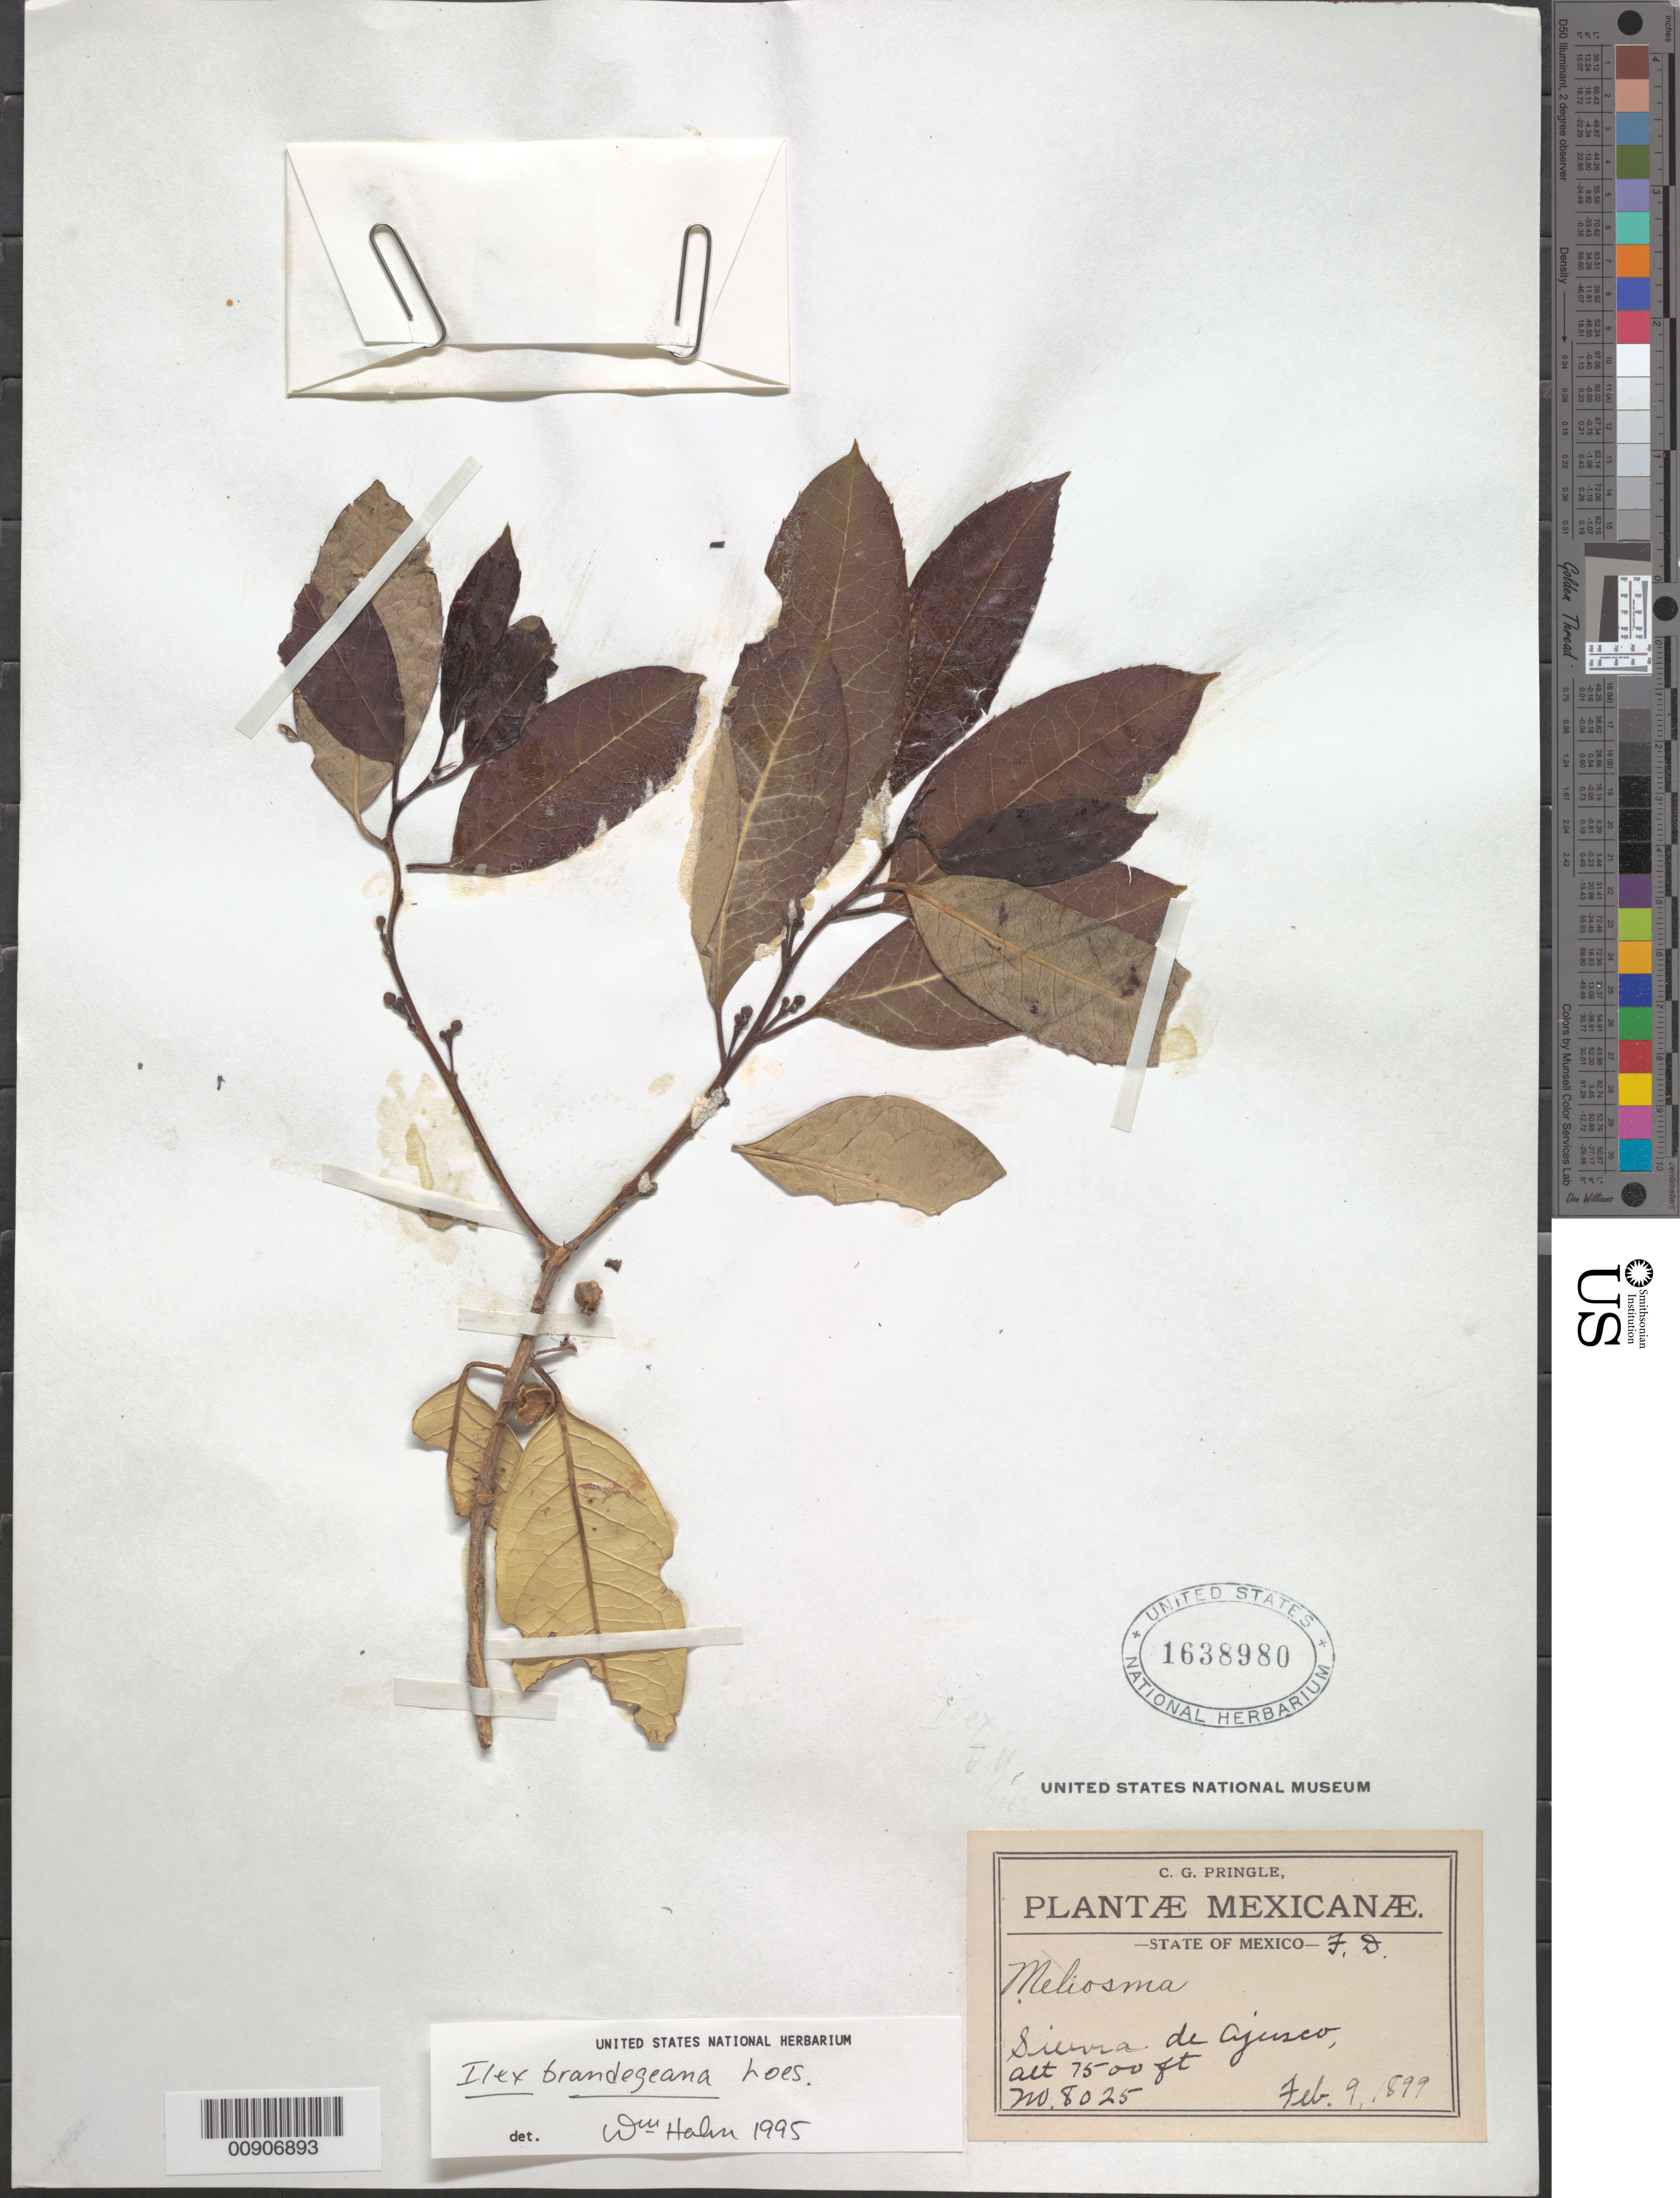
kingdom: Plantae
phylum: Tracheophyta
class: Magnoliopsida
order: Aquifoliales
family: Aquifoliaceae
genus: Ilex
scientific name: Ilex brandegeana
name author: Loes.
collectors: C. G. Pringle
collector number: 8025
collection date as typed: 09 Feb 1899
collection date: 1899-02-09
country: México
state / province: Distrito Federal / Mexico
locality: Sierra de Ajusco. State of México - Distrito Federal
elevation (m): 2286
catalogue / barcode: US 1638980